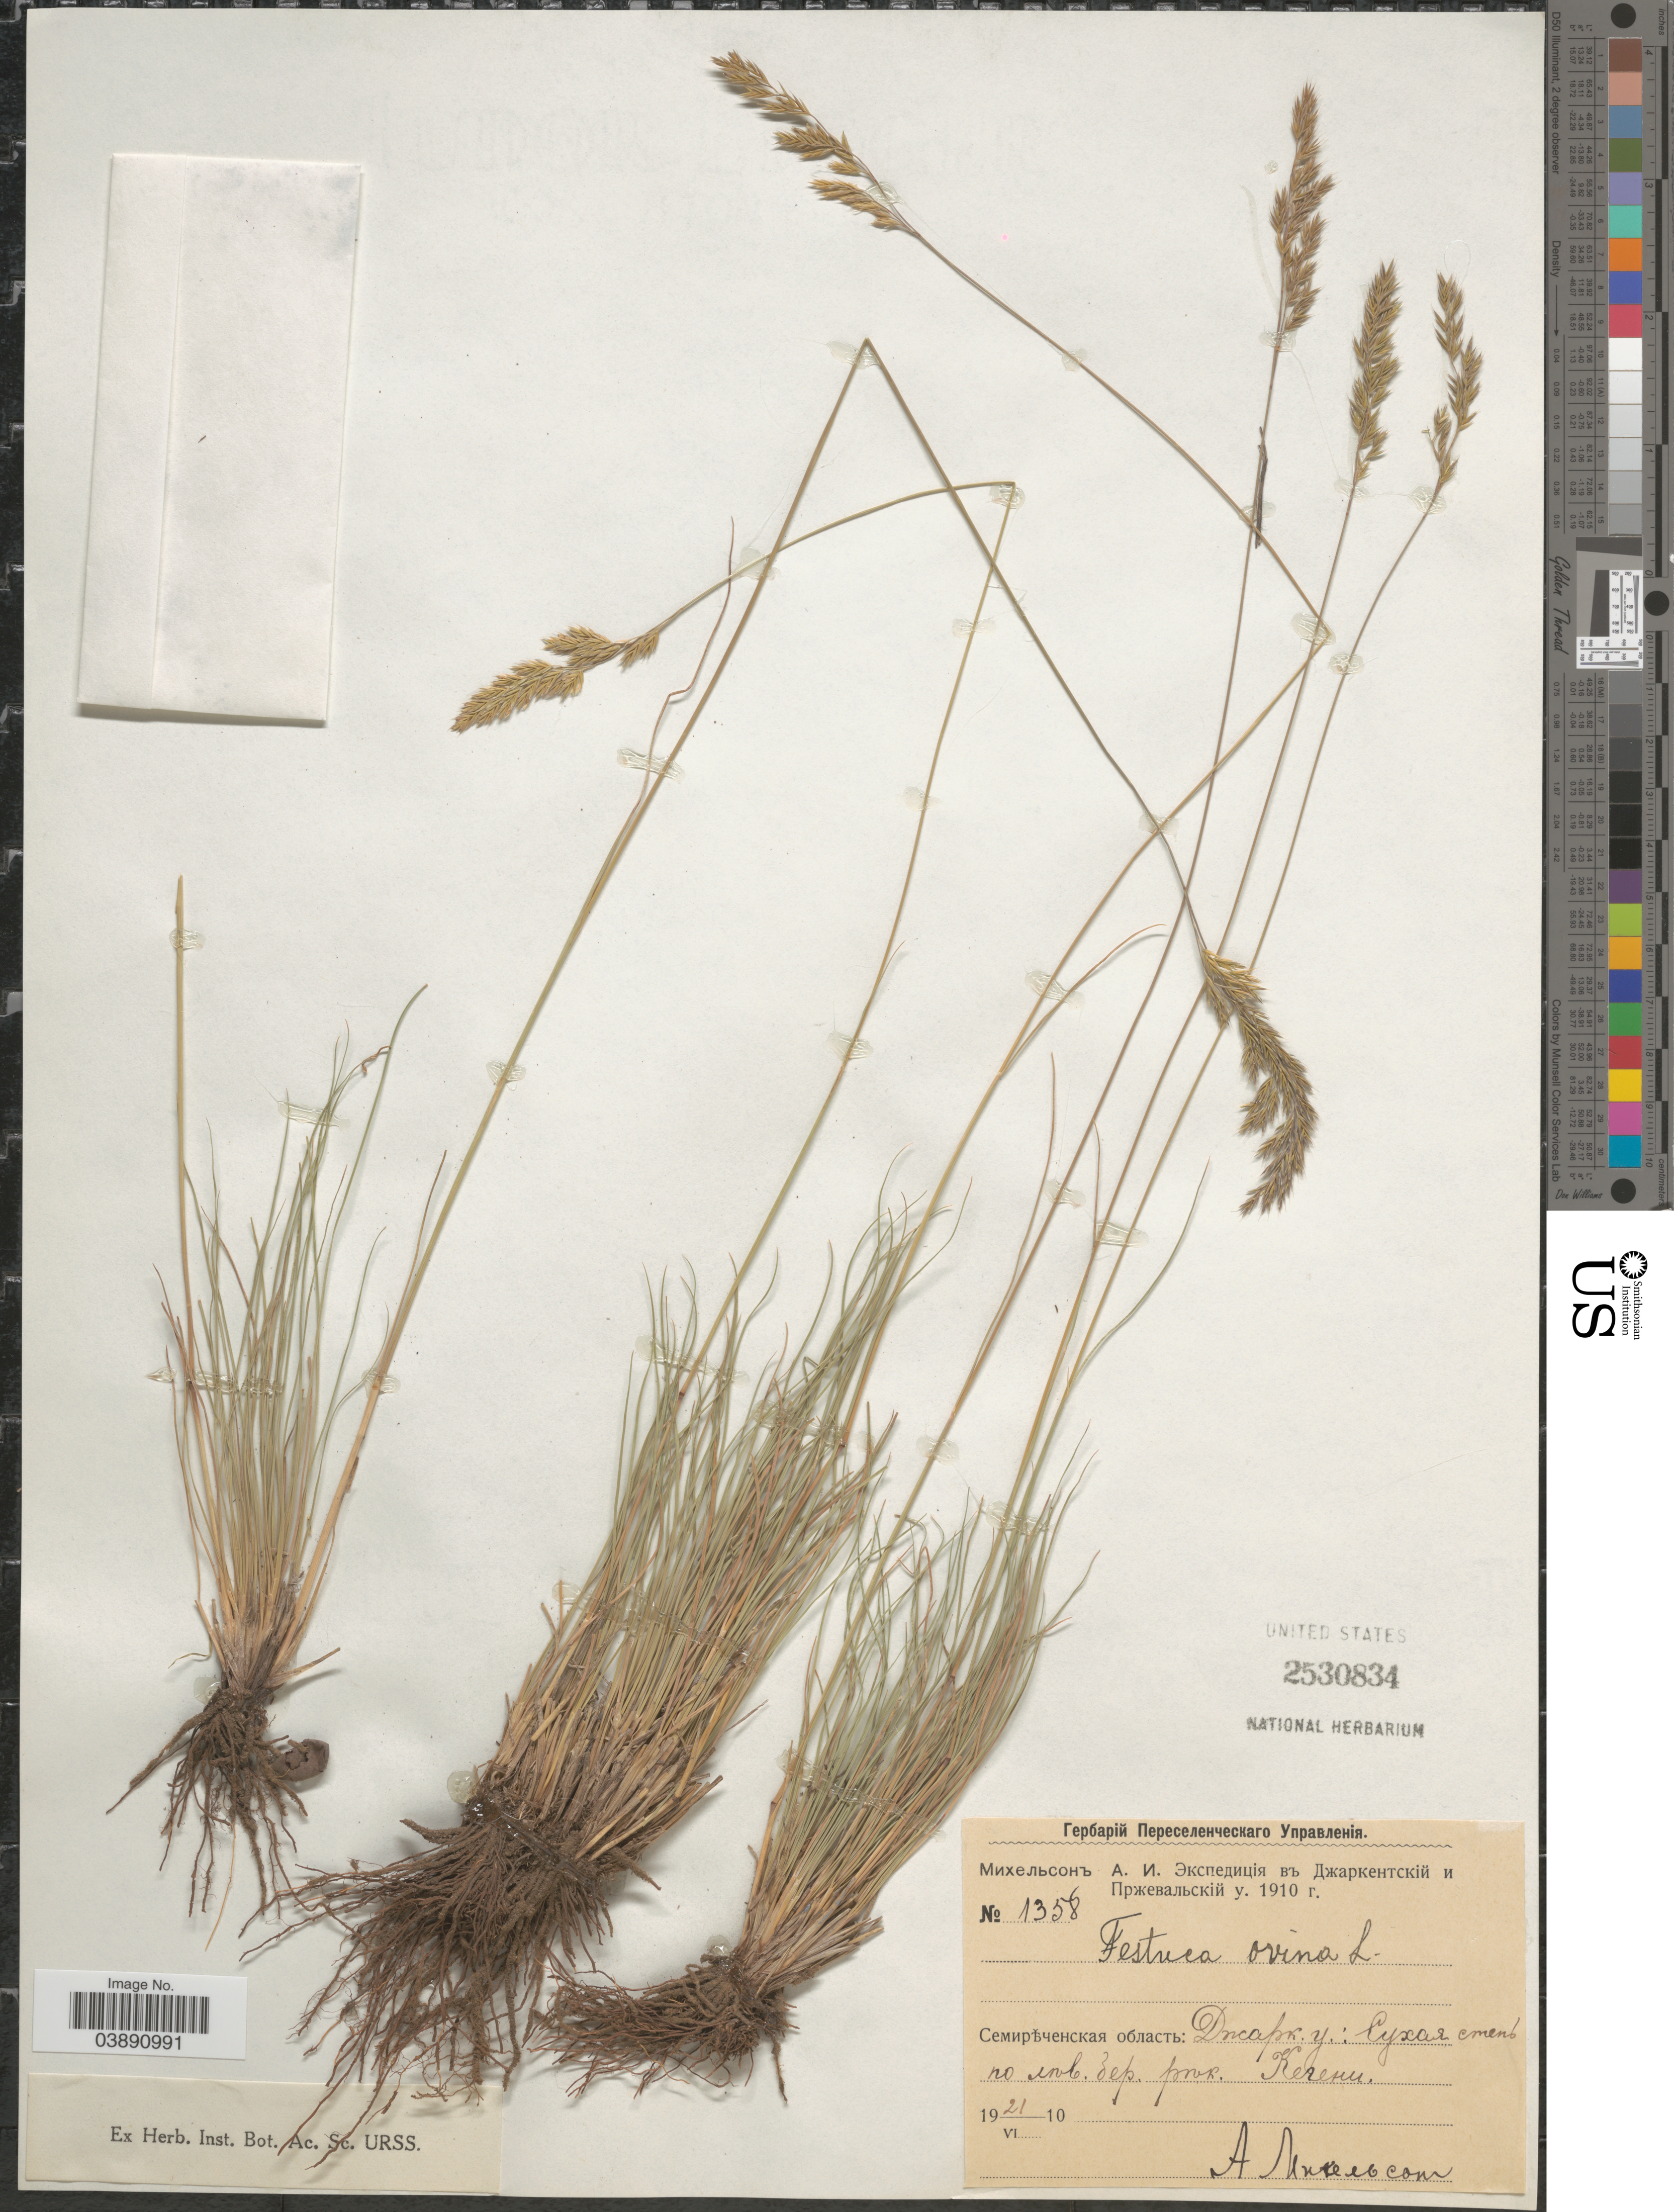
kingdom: Plantae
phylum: Tracheophyta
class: Liliopsida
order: Poales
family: Poaceae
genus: Festuca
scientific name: Festuca ovina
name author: L.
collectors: A. Mikhelson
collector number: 1358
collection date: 1910-06-21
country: Kazakhstan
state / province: Almaty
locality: Left shore of river Kegen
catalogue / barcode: US 2530834